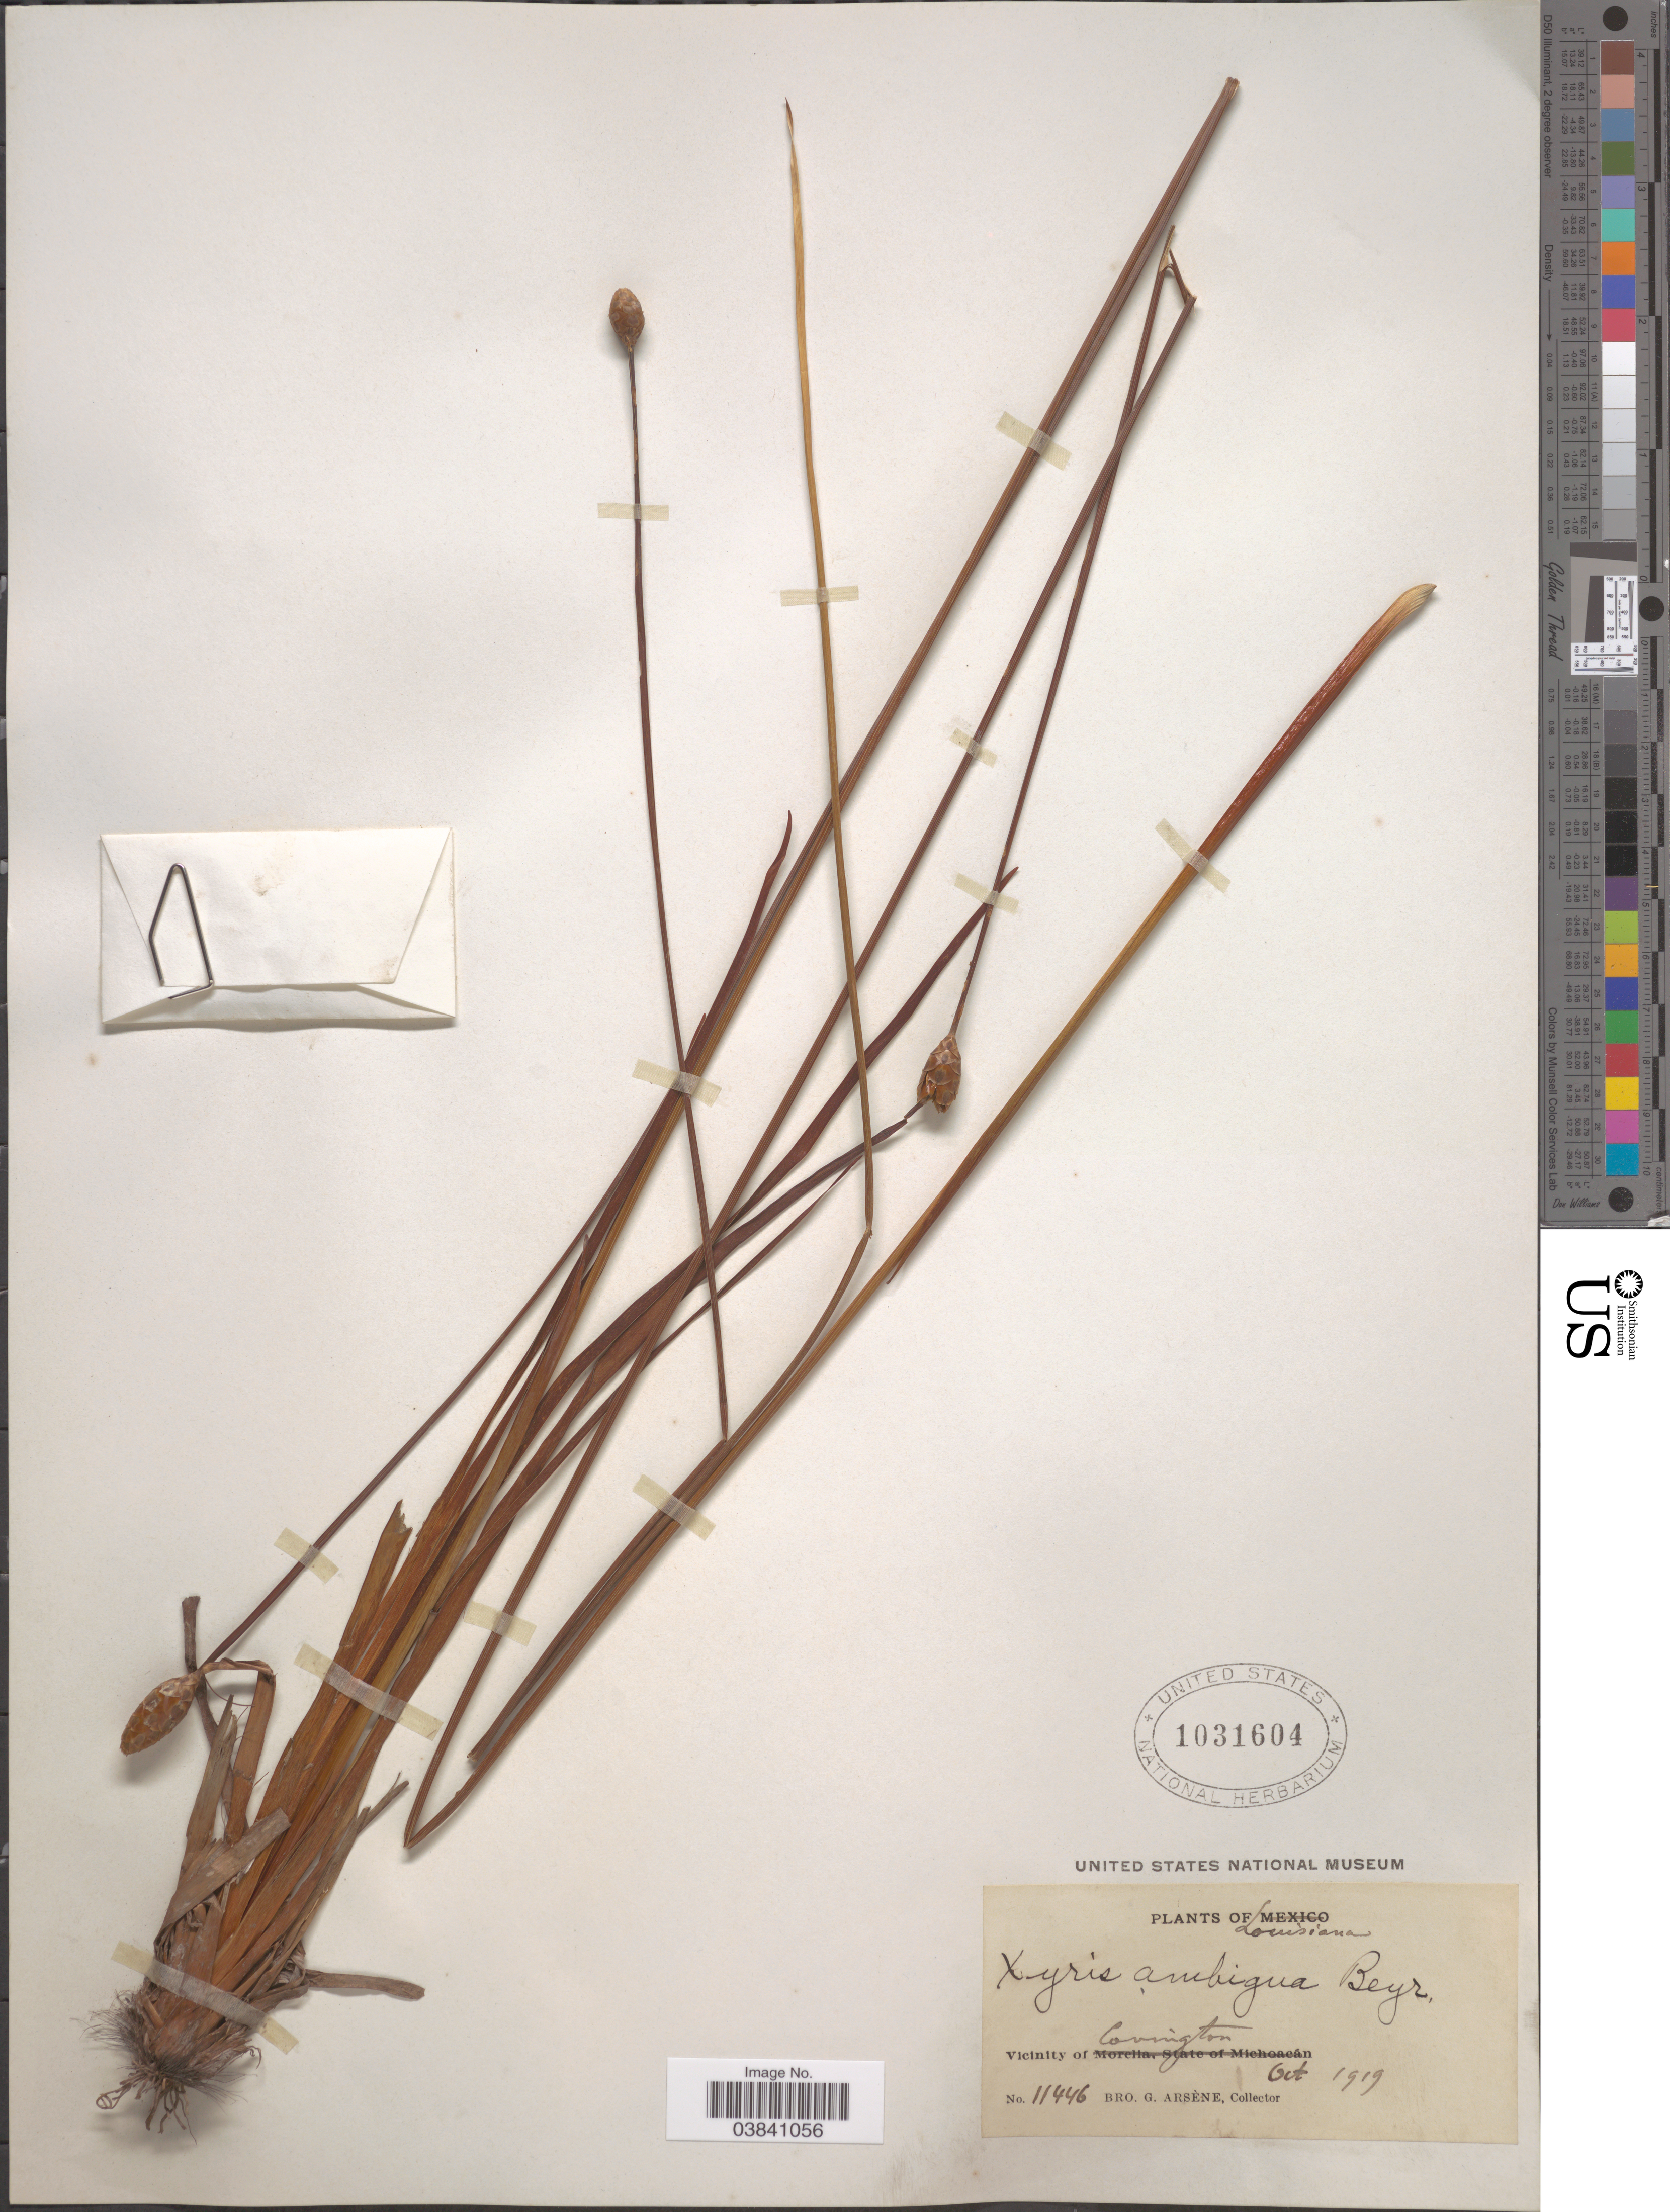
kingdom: Plantae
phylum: Tracheophyta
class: Liliopsida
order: Poales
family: Xyridaceae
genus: Xyris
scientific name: Xyris ambigua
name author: Beyr. ex Kunth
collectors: Bro. G. Arsène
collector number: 11446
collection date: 1919-10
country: United States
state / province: Louisiana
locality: Vicinity of Covington.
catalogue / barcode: US 1031604